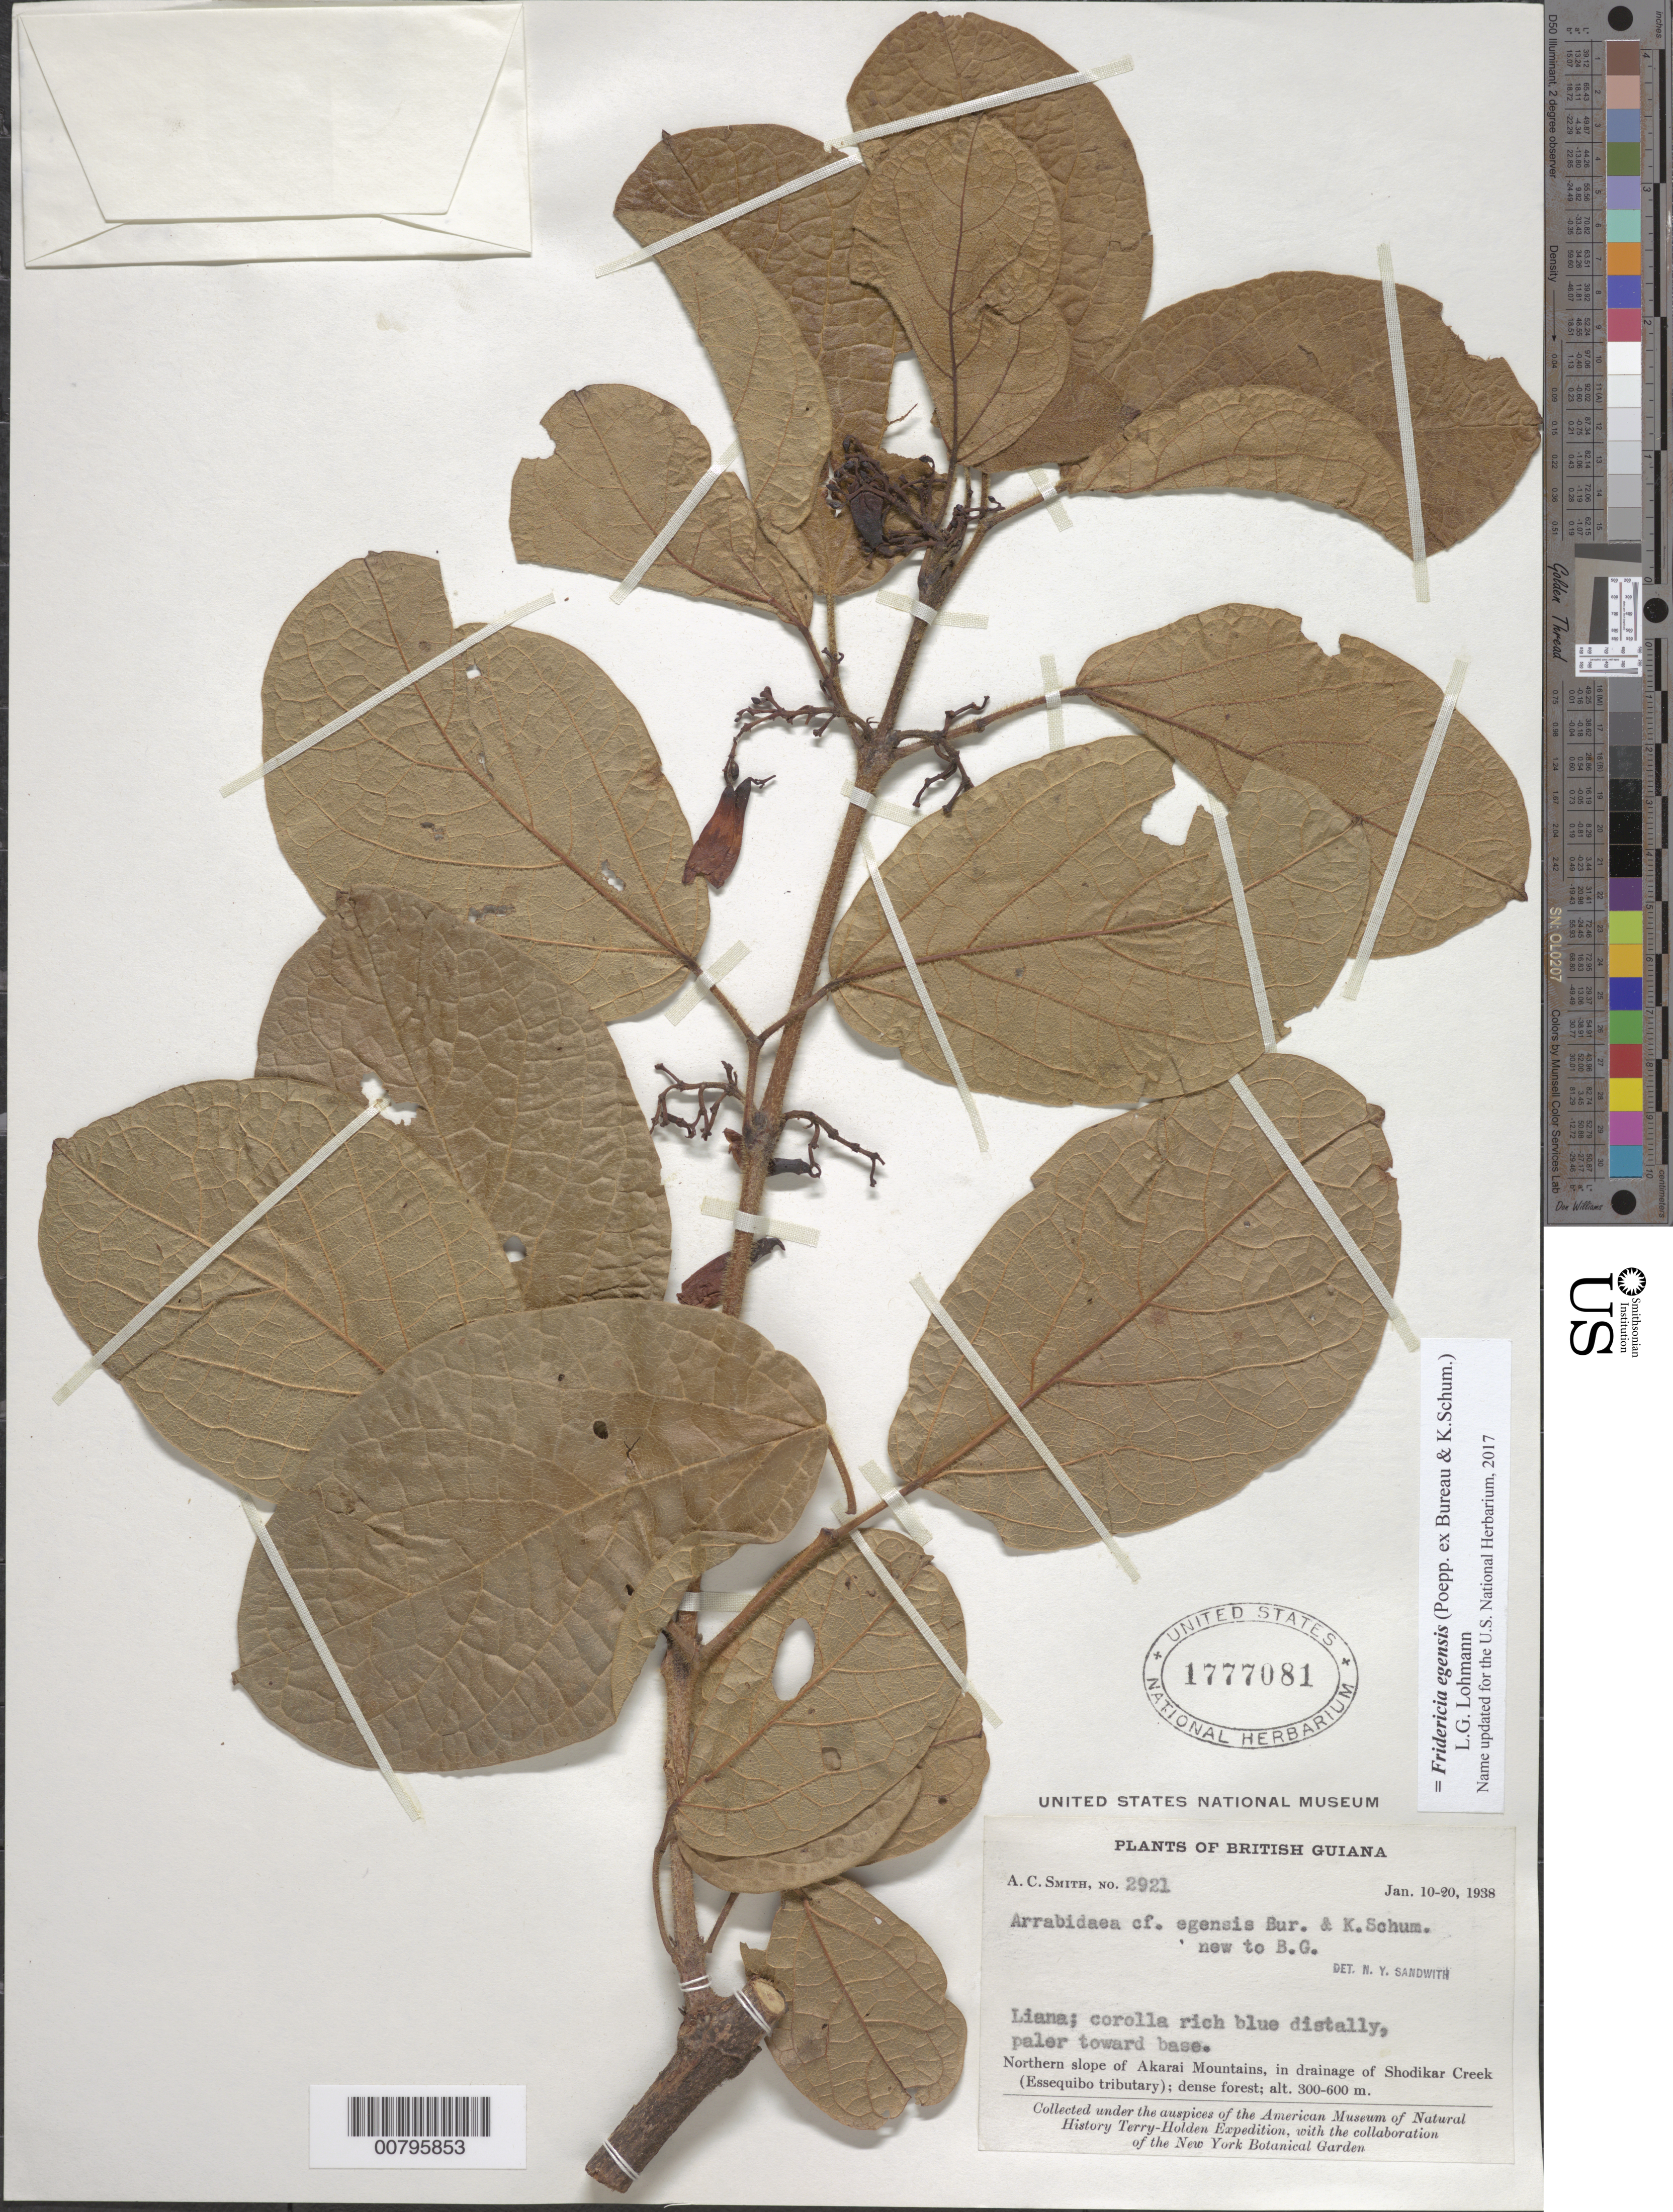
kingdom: Plantae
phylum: Tracheophyta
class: Magnoliopsida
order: Lamiales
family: Bignoniaceae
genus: Fridericia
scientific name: Fridericia egensis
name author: (Poepp. ex Bureau & K. Schum.) L.G. Lohmann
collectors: A. C. Smith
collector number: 2921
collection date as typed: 10-Jan-38 to 20-Jan-38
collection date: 1938-01-10/1938-01-20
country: Guyana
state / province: U. Takutu-U. Essequibo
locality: Akarai Mts., N slope; in drainage of Shodikar Creek (Essequibo tributary)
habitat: Dense forest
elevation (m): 300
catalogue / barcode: US 1777081